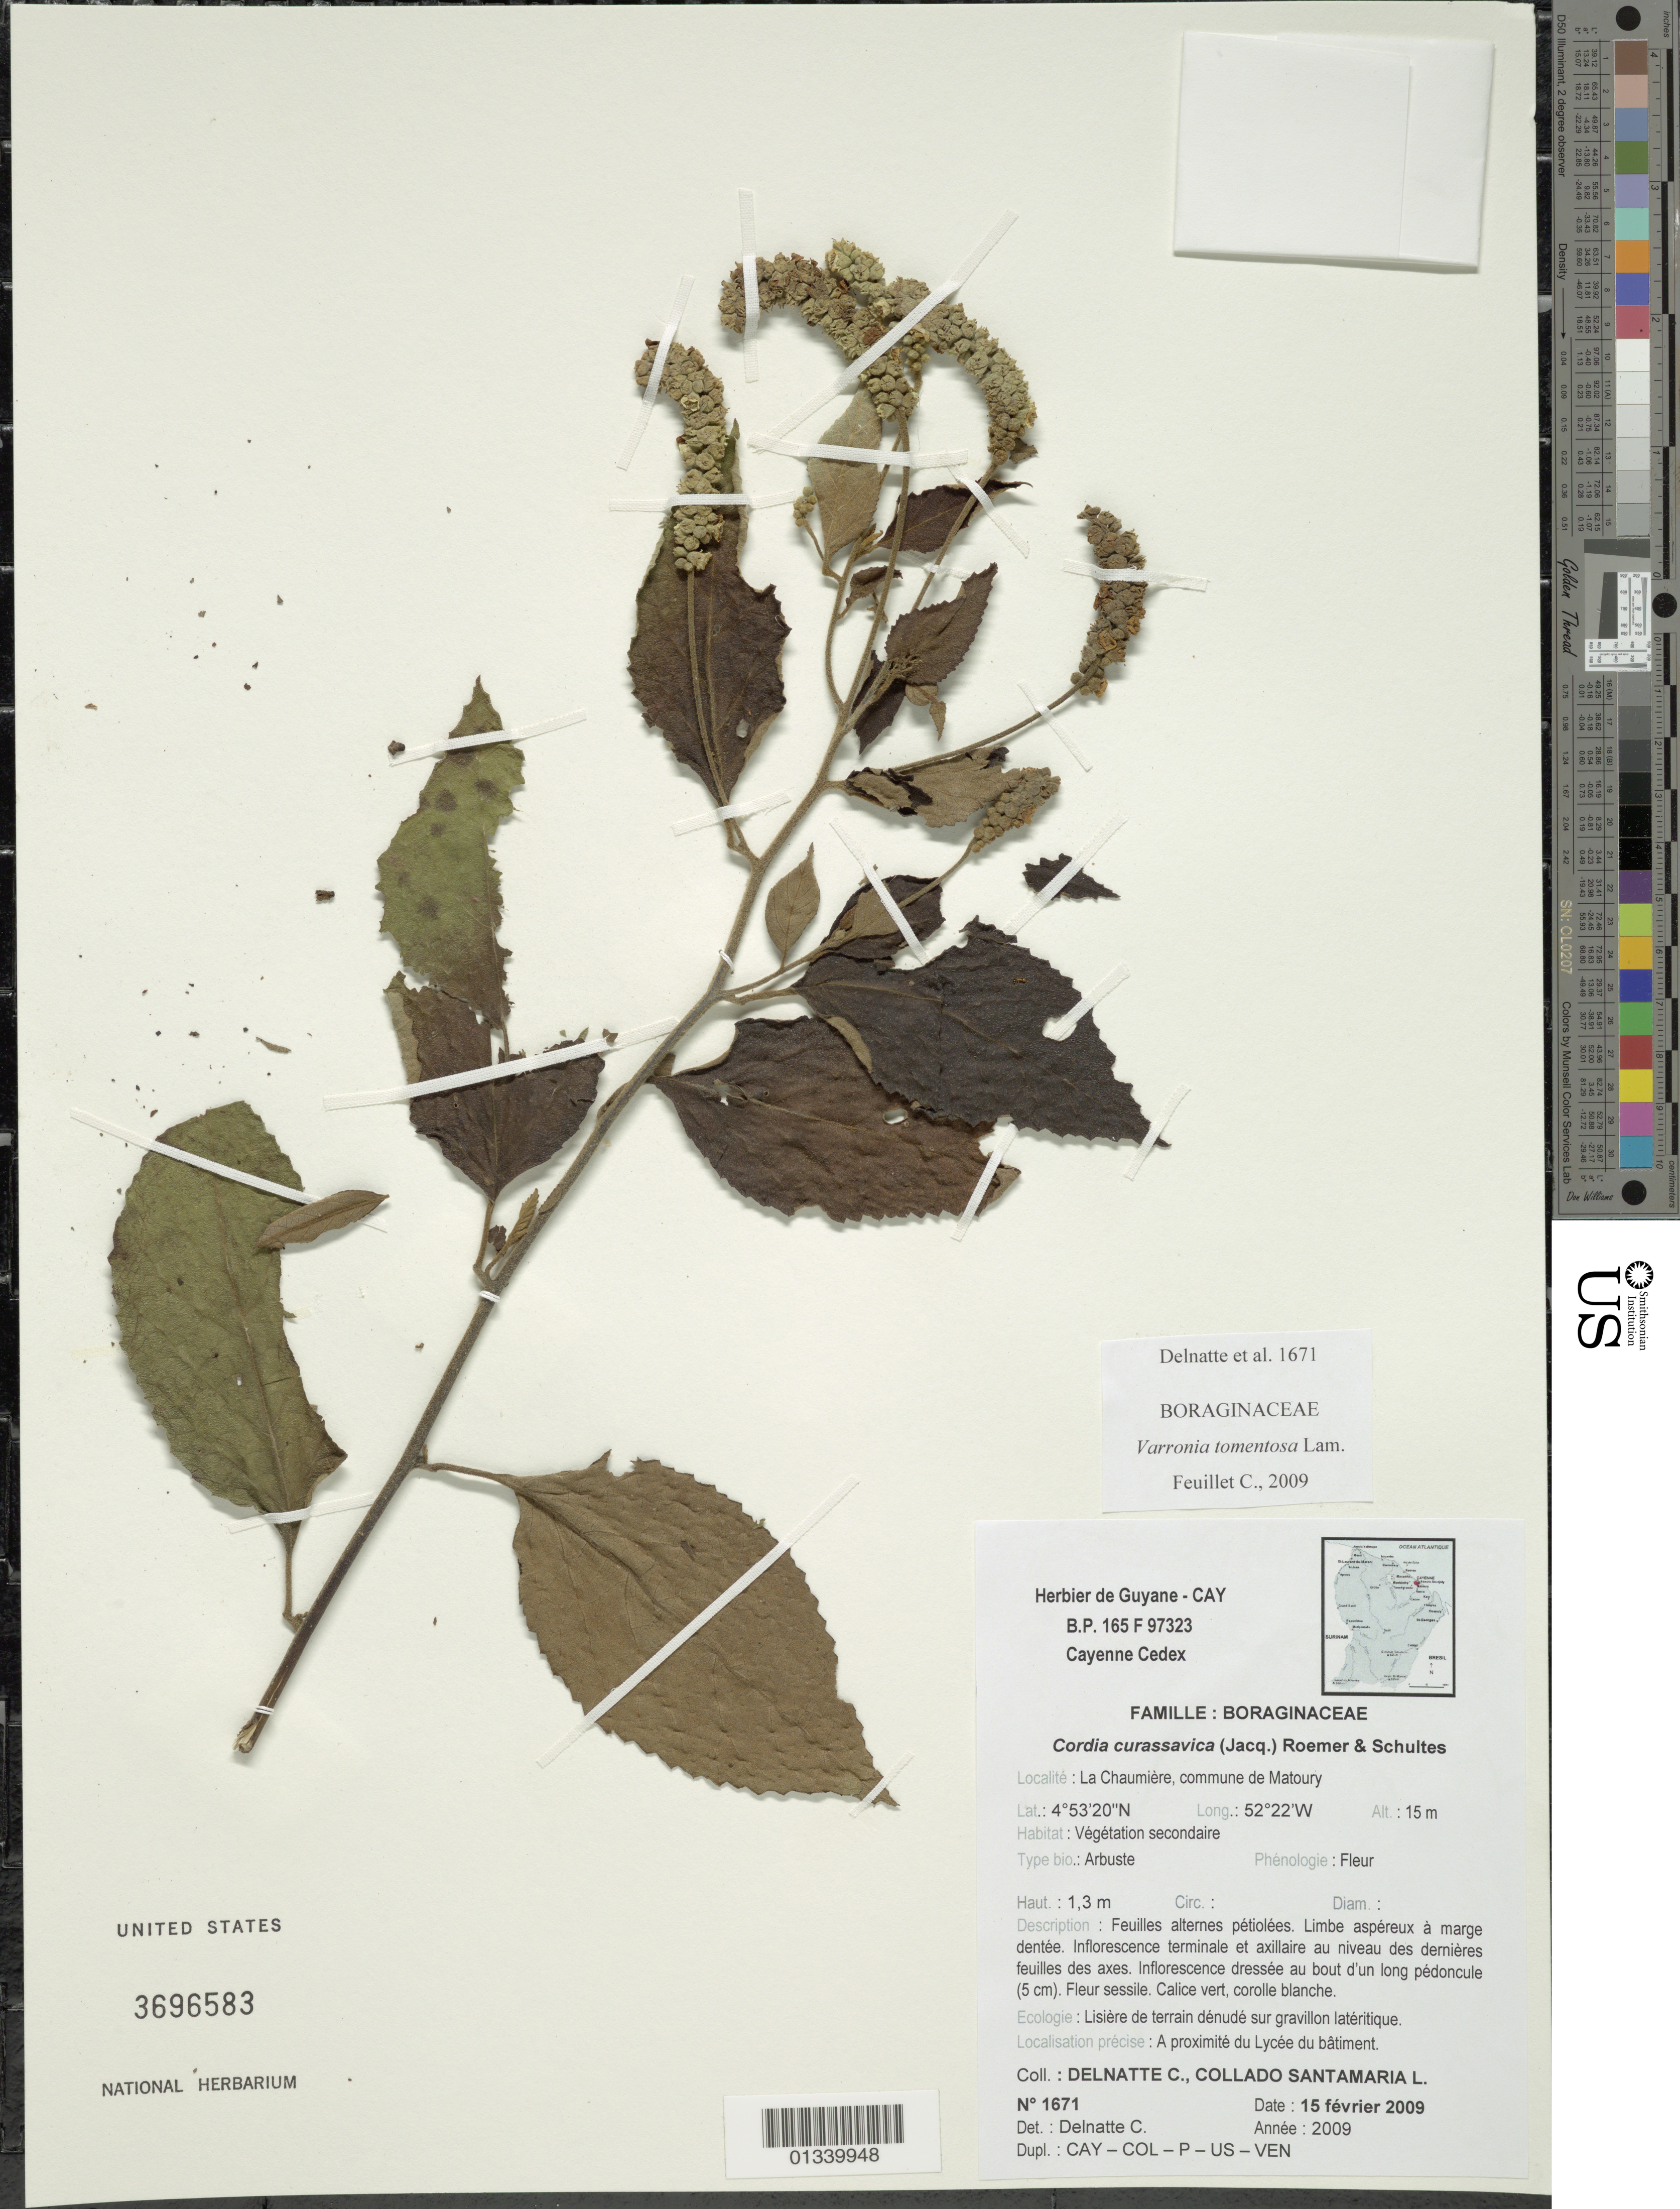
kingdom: Plantae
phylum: Tracheophyta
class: Magnoliopsida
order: Boraginales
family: Cordiaceae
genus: Cordia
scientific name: Cordia curassavica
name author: (Jacq.) Roem. & Schult.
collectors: C. Delnatte & L. Collado Santamaria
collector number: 1671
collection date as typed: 15 February 2009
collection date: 2009-02-15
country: French Guiana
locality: La Chaumieree, commune de Matoury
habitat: A prox. du Lycee du batiment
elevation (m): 15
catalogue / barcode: US 3696583